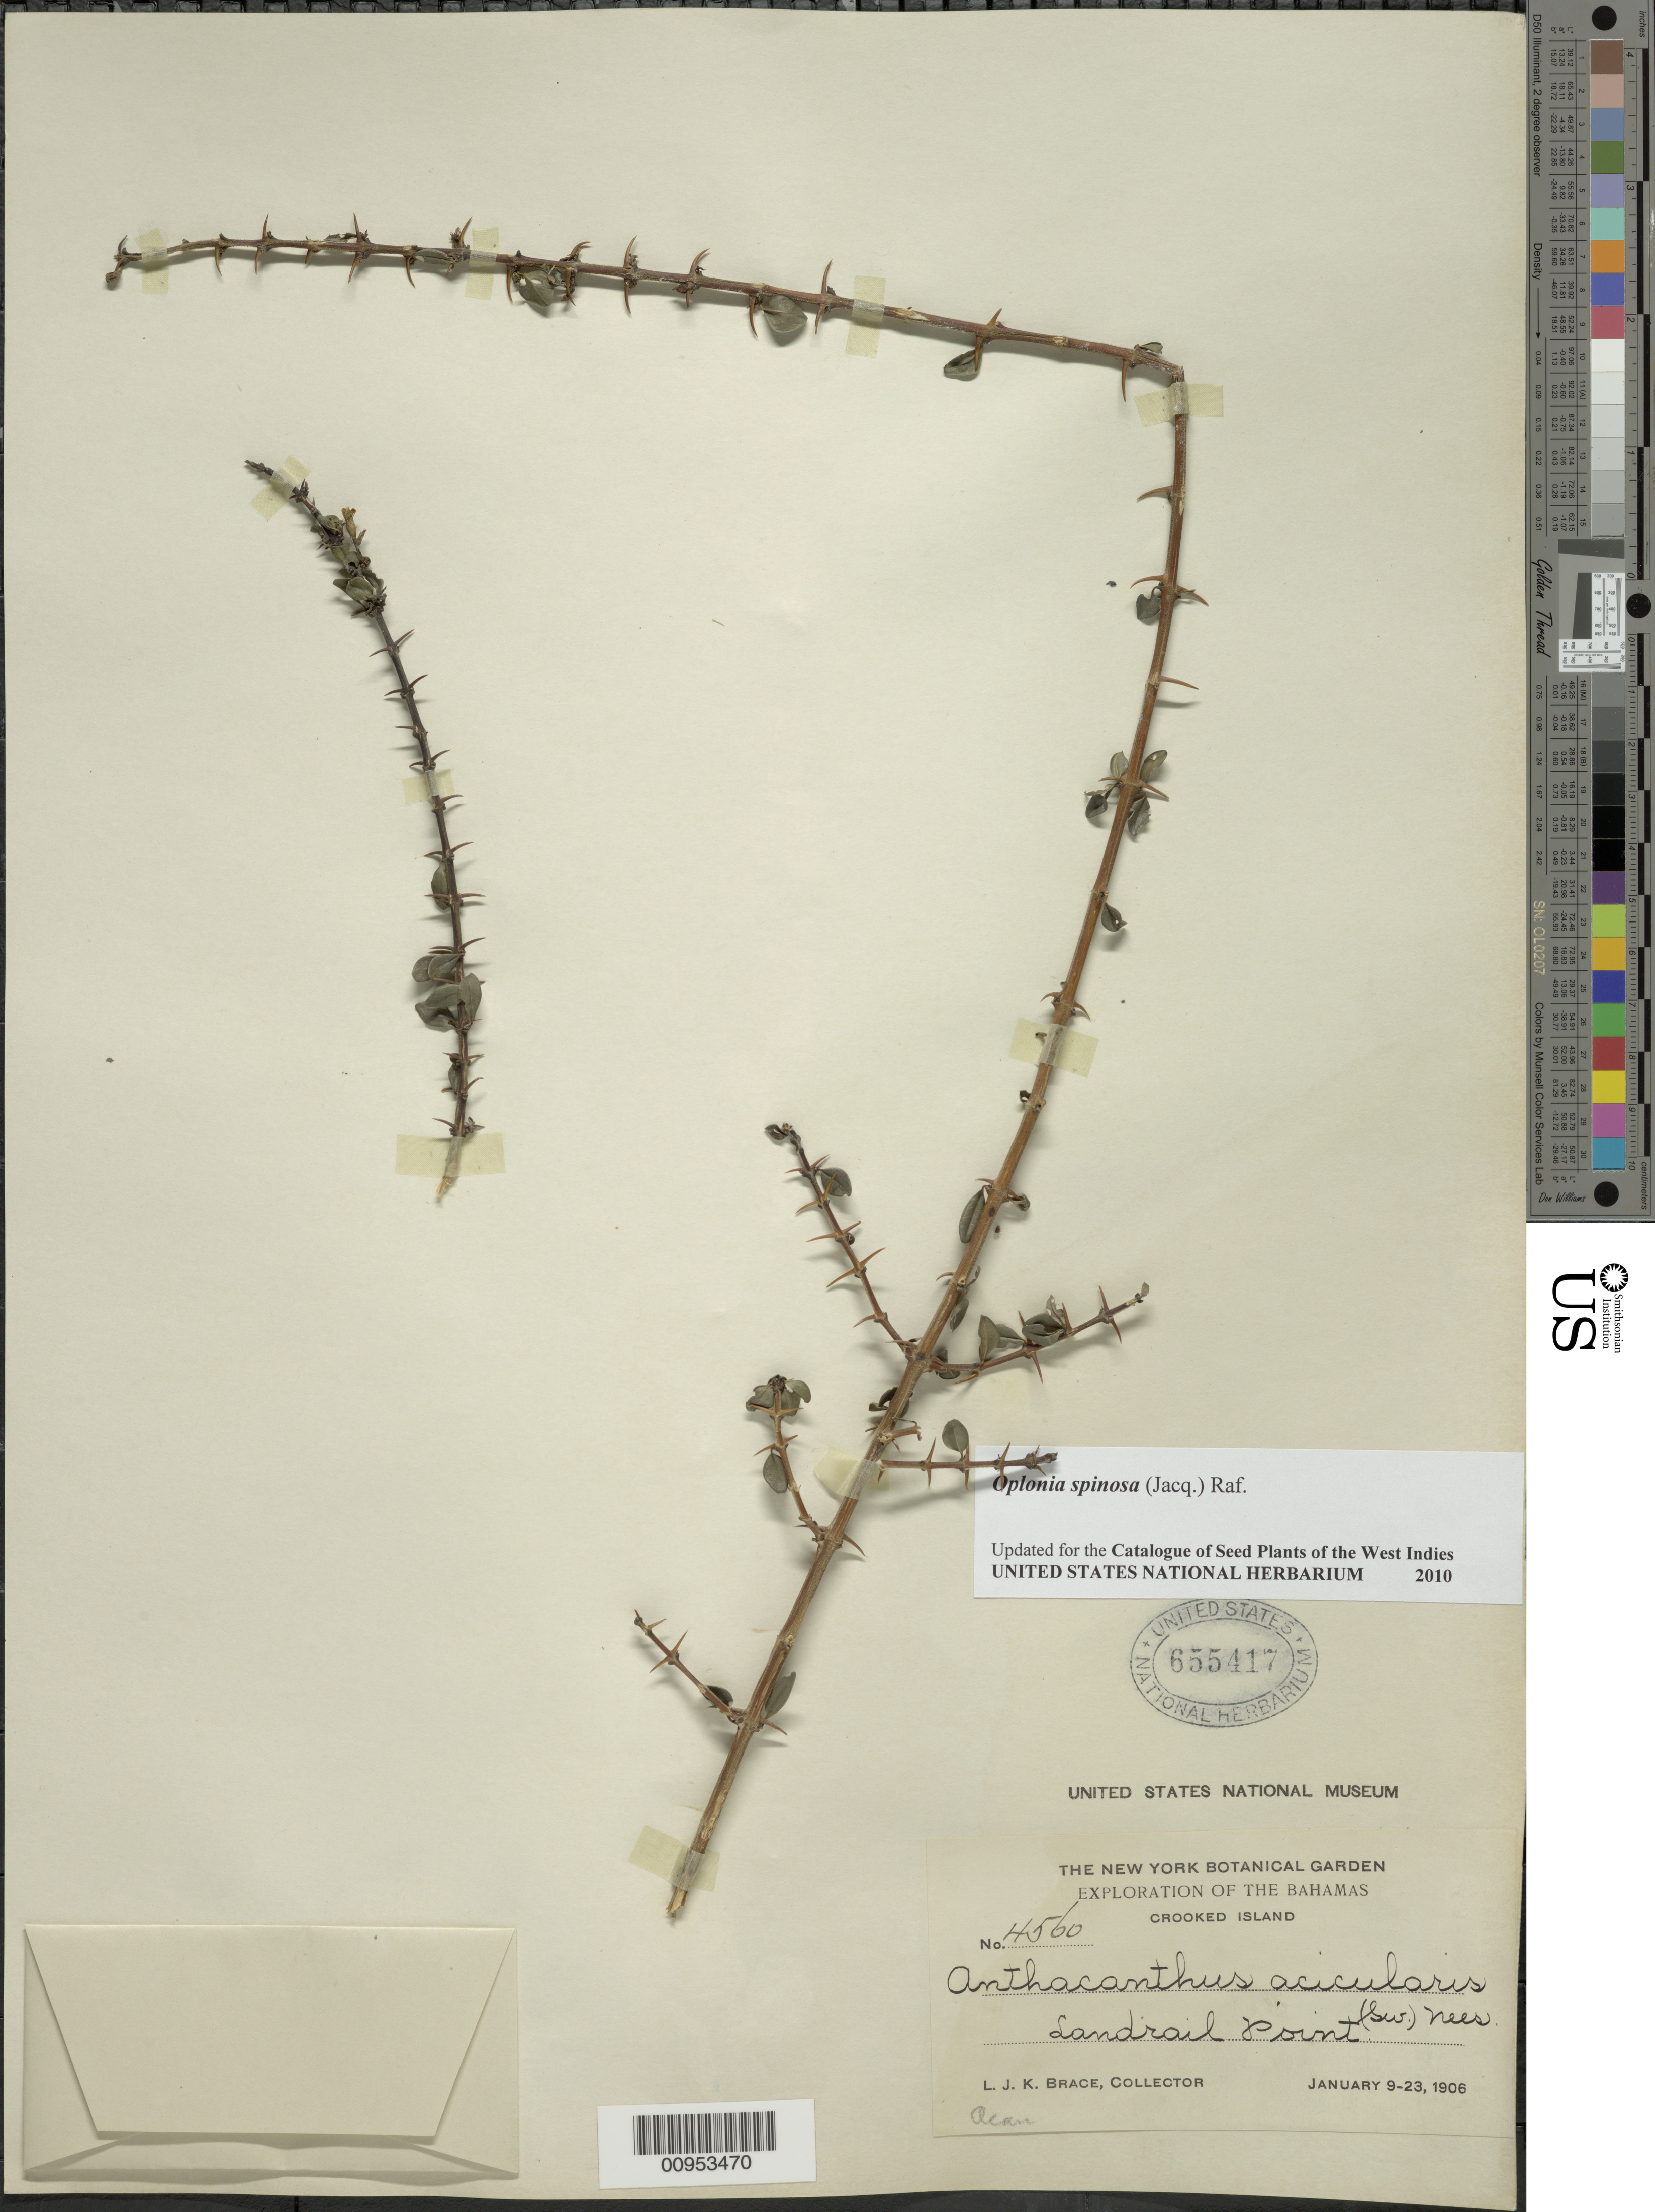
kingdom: Plantae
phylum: Tracheophyta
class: Magnoliopsida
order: Lamiales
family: Acanthaceae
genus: Oplonia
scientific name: Oplonia spinosa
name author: Raf.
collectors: L. J. K. Brace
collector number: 4560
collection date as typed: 09 Jan 1906 to 23 Jan 1906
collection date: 1906-01-09/1906-01-23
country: Bahamas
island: Crooked I.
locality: Landrail Point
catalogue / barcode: US 655417